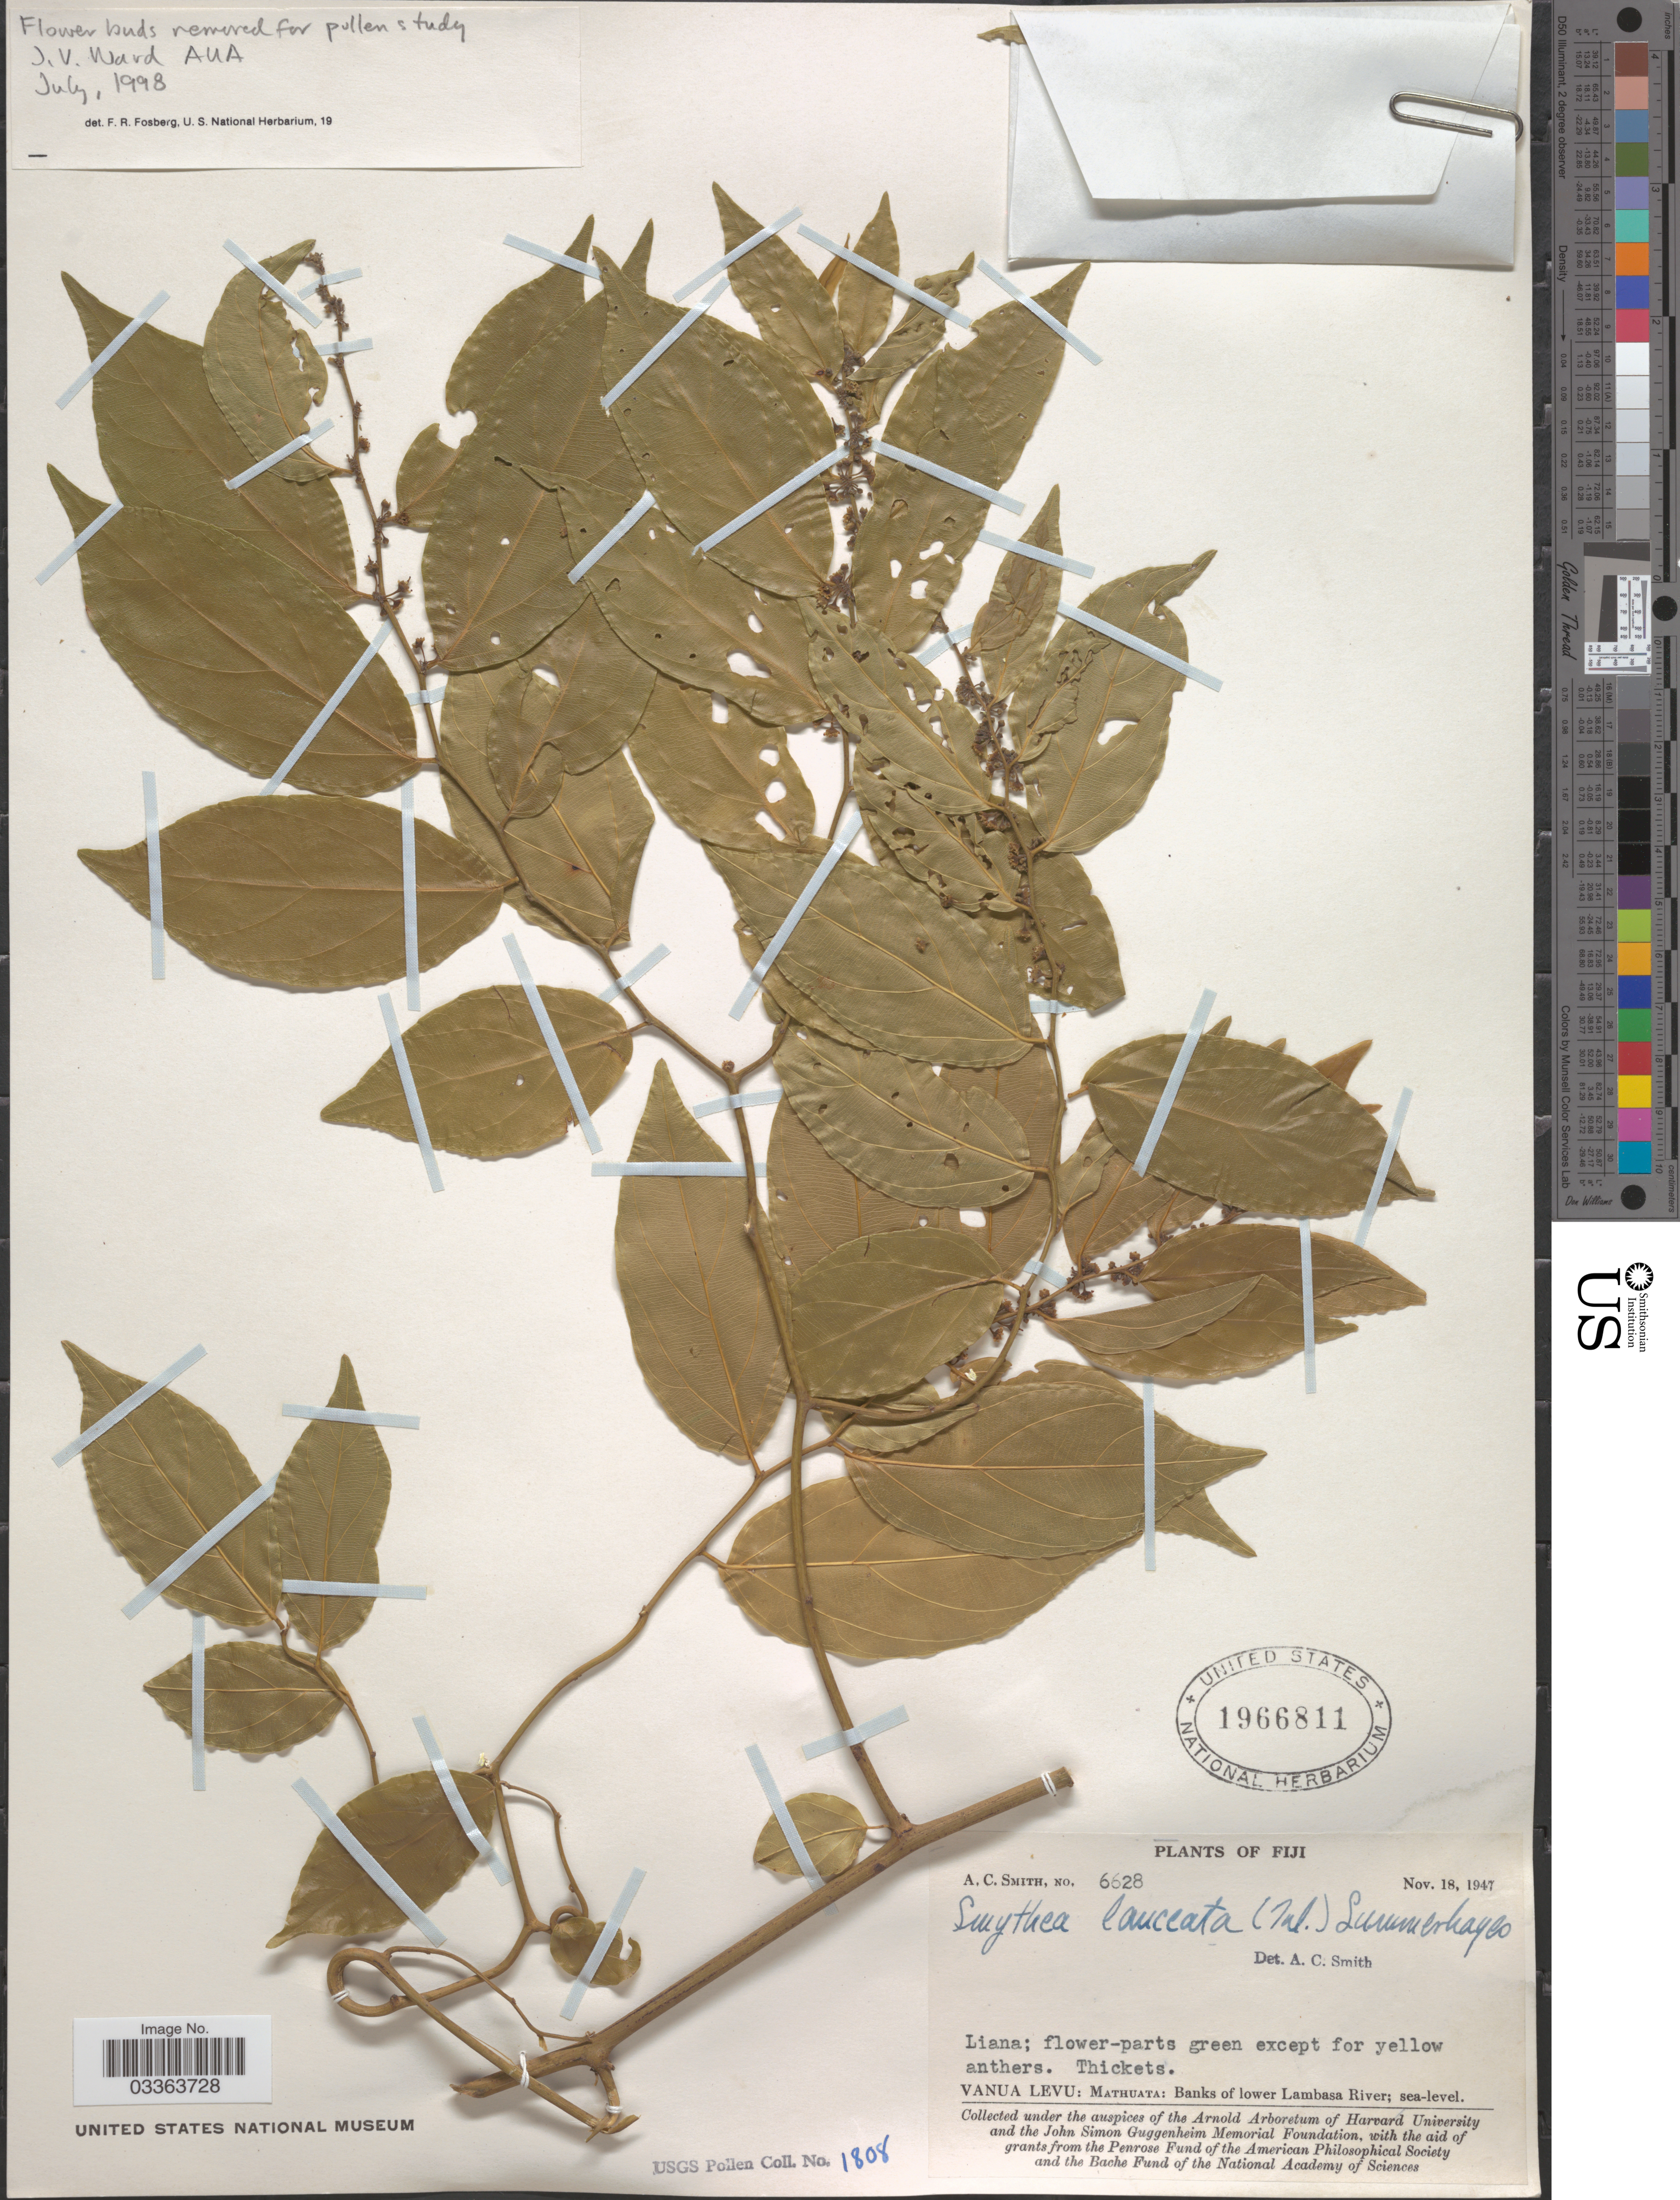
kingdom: Plantae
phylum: Tracheophyta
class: Magnoliopsida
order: Rosales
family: Rhamnaceae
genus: Smythea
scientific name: Smythea lanceata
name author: Summerh.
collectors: A. C. Smith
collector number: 6628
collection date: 1947-11-18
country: Fiji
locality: Vanua Levu: Mathuata: Banks of lower Lambasa River.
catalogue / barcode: US 1966811